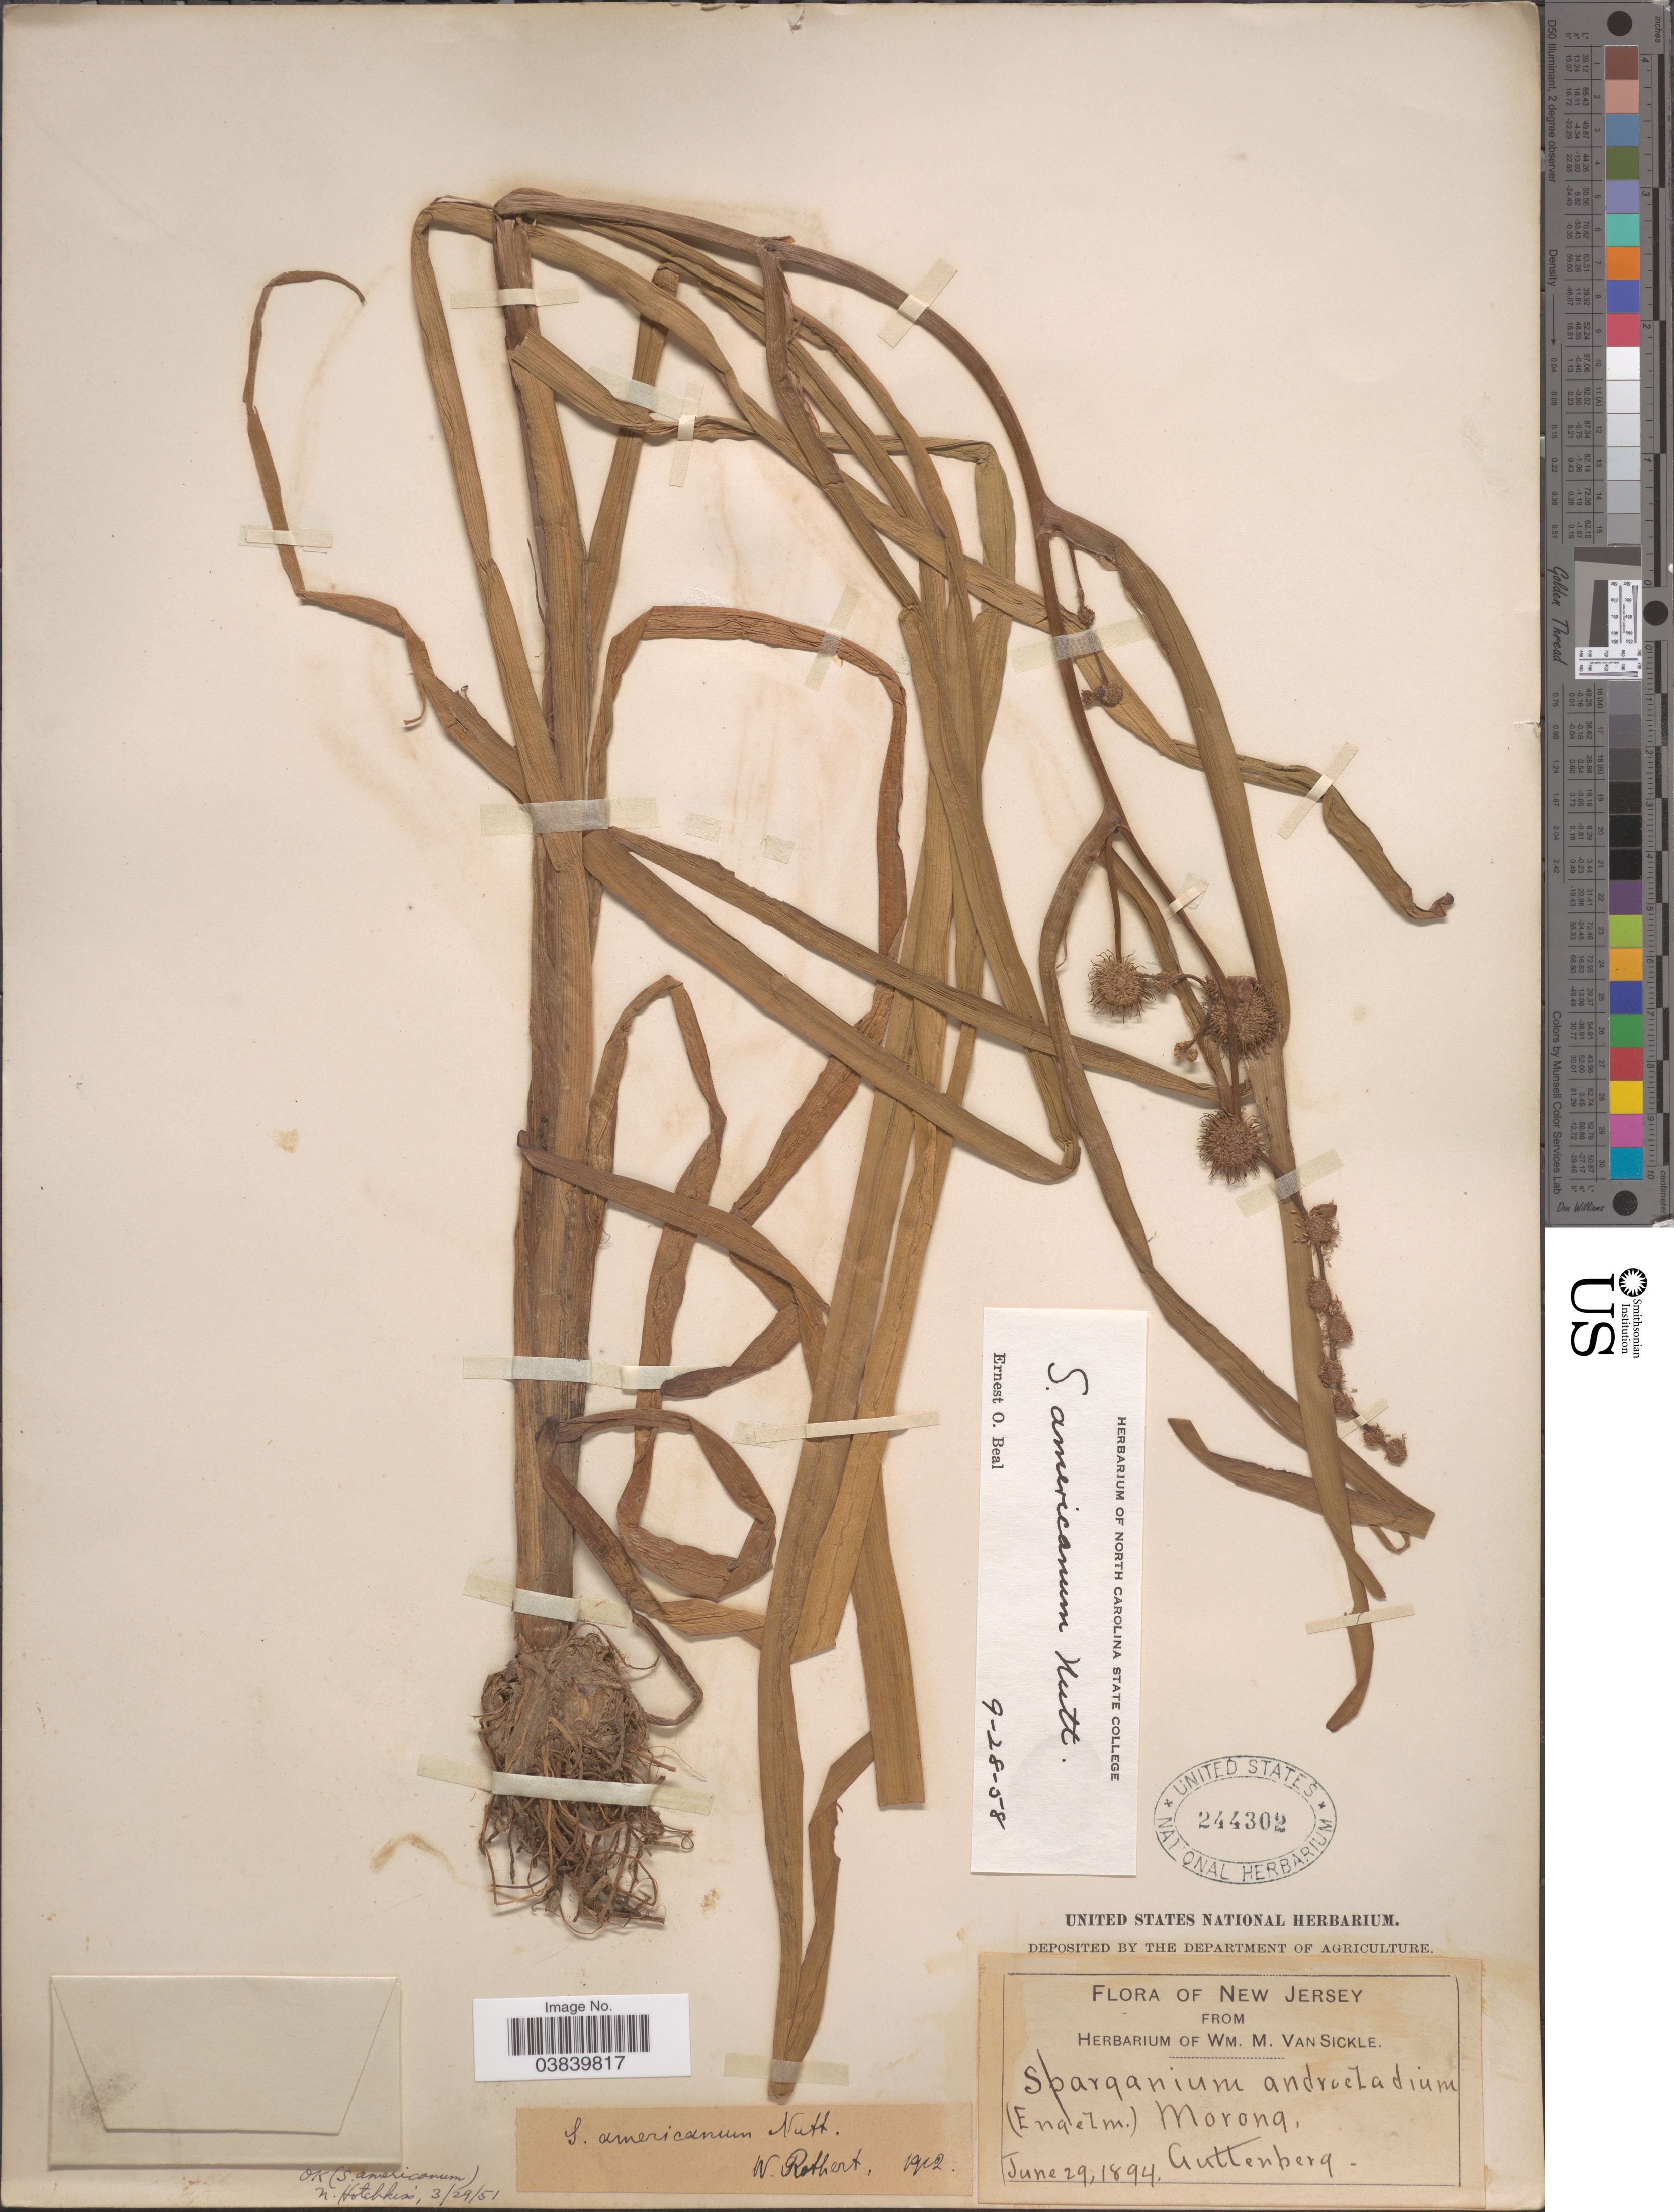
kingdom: Plantae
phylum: Tracheophyta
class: Liliopsida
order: Poales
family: Typhaceae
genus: Sparganium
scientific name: Sparganium americanum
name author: Nutt.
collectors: ex herb. Wm. M. Van Sickle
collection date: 1894-06-29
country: United States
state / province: New Jersey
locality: Guttenberg.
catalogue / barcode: US 244302